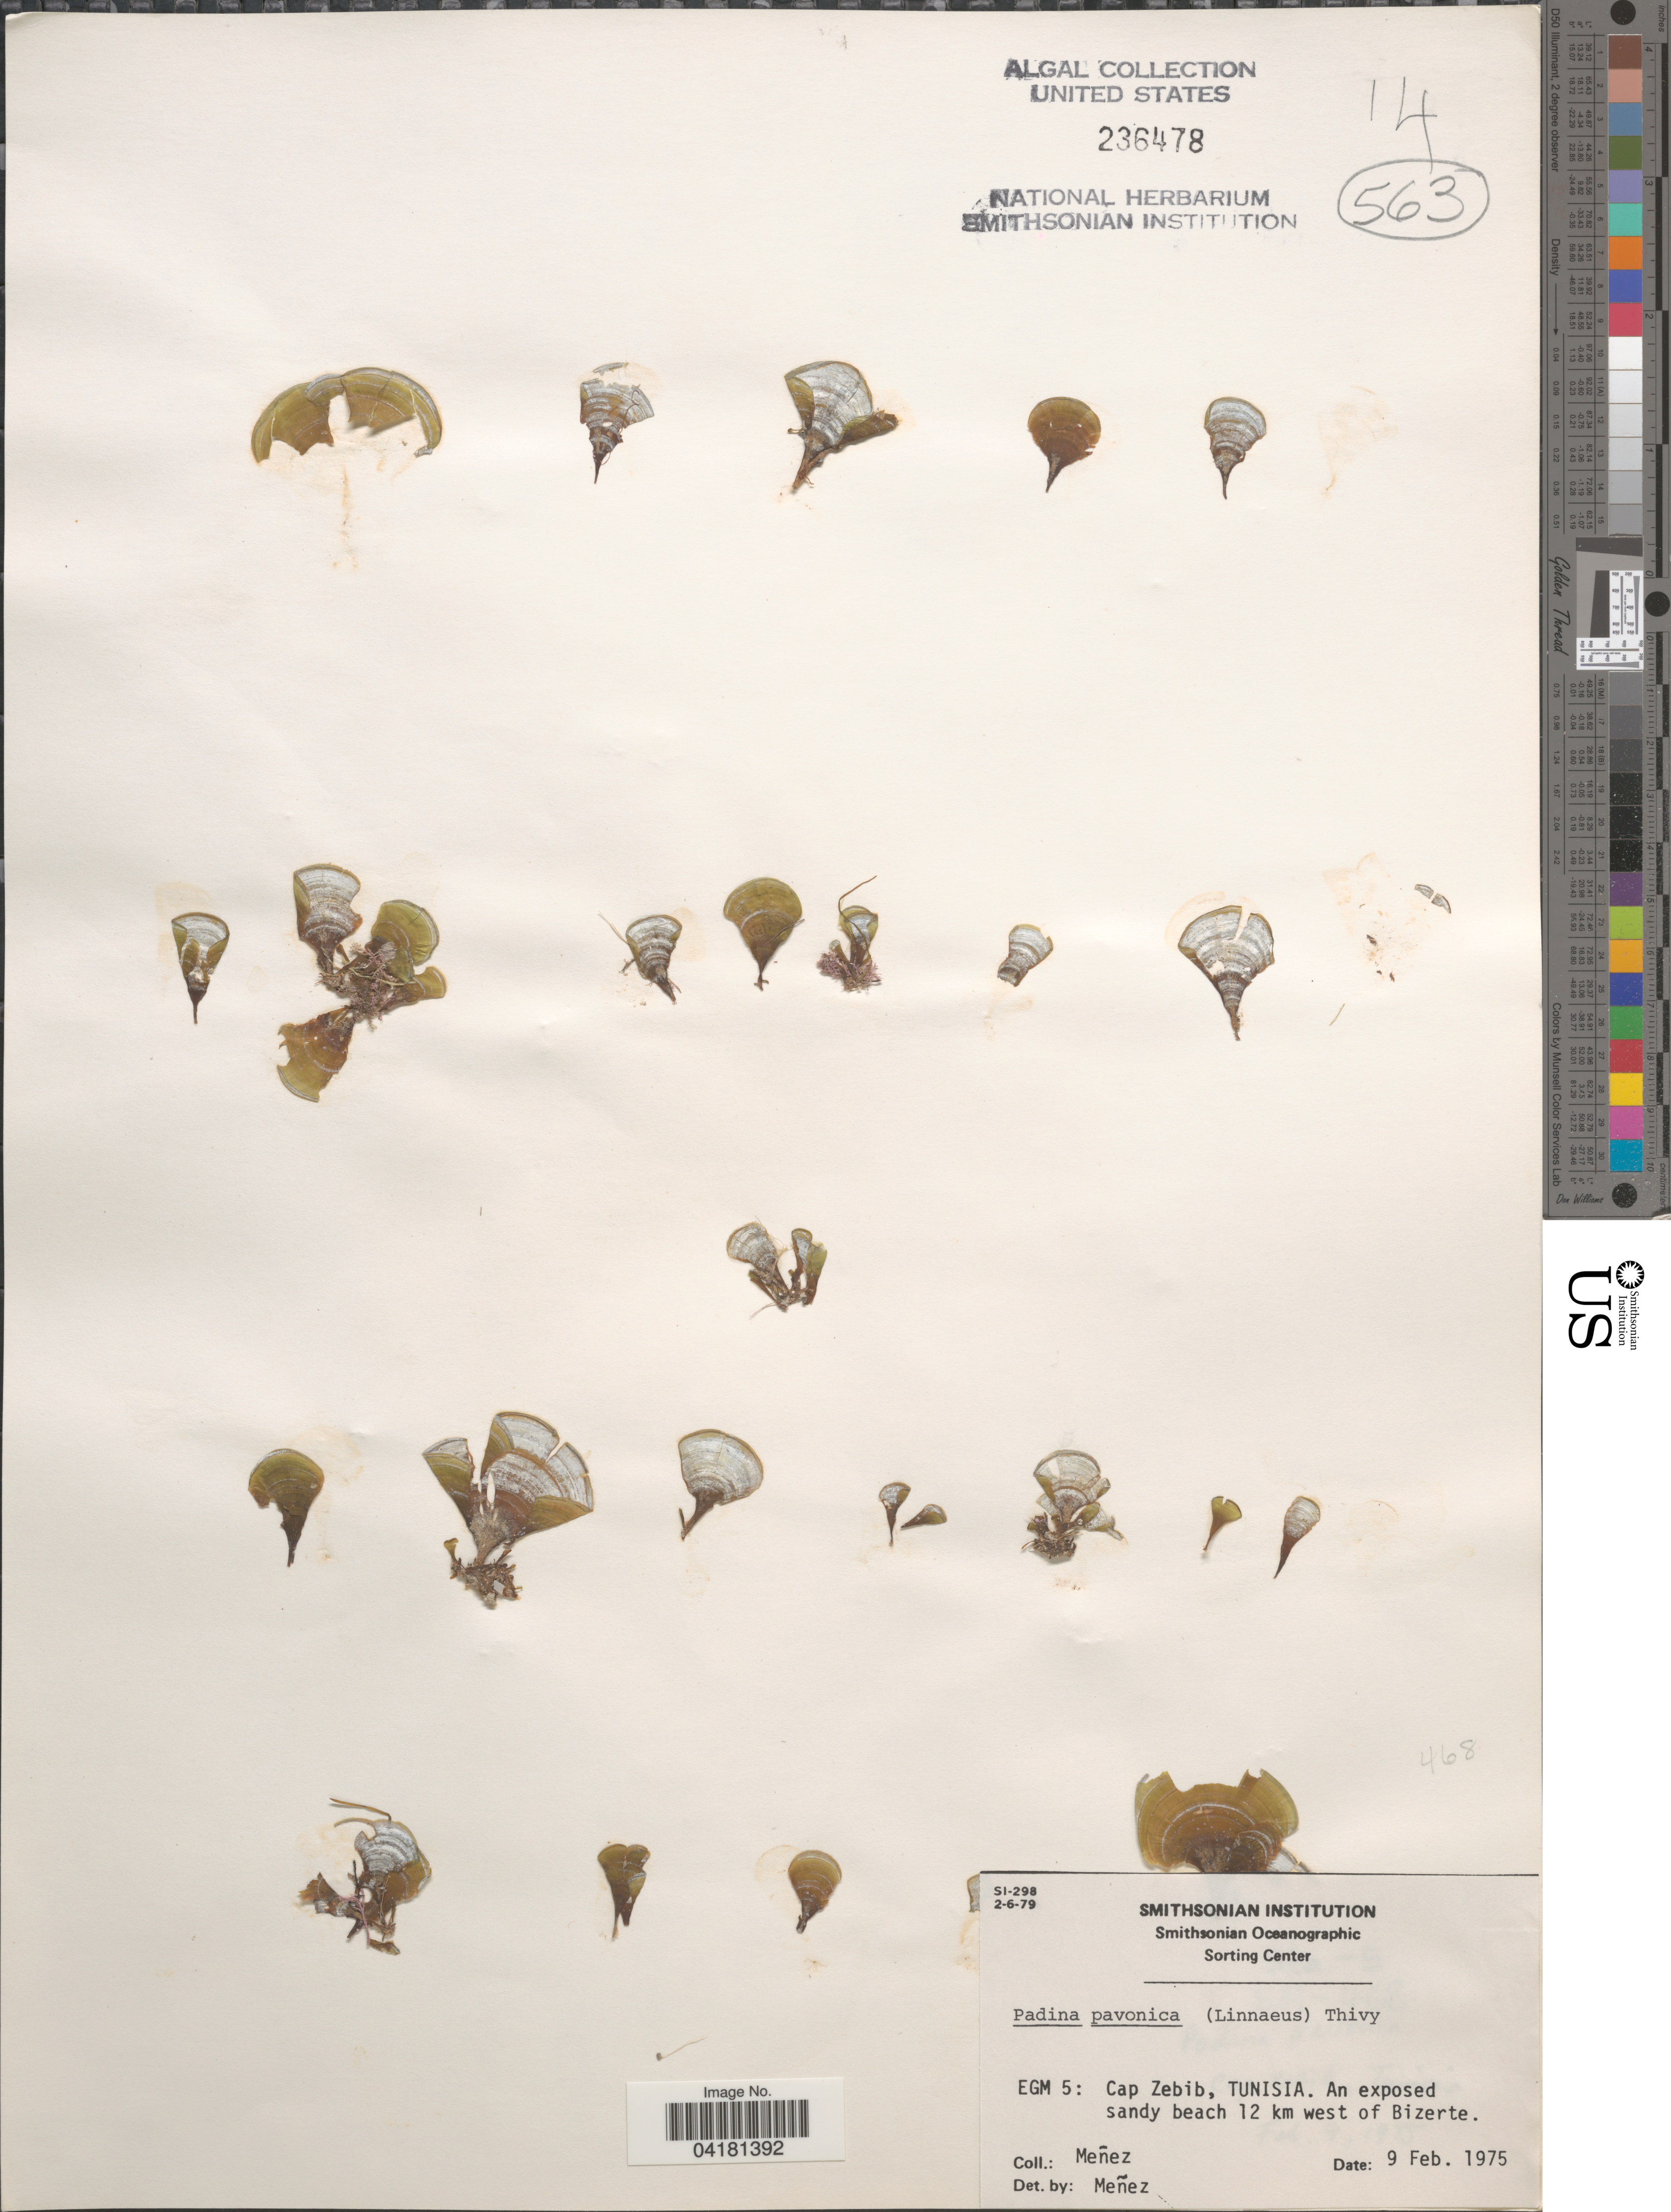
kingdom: Chromista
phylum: Ochrophyta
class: Phaeophyceae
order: Dictyotales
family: Dictyotaceae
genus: Padina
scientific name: Padina pavonica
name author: (L.) Thivy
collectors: Menez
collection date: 1975-02-09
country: Tunisia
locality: EGM 5: Cap Zebib, Tunisia. An exposed sandy beach 12 km west of Bizerte.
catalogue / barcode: US 236478